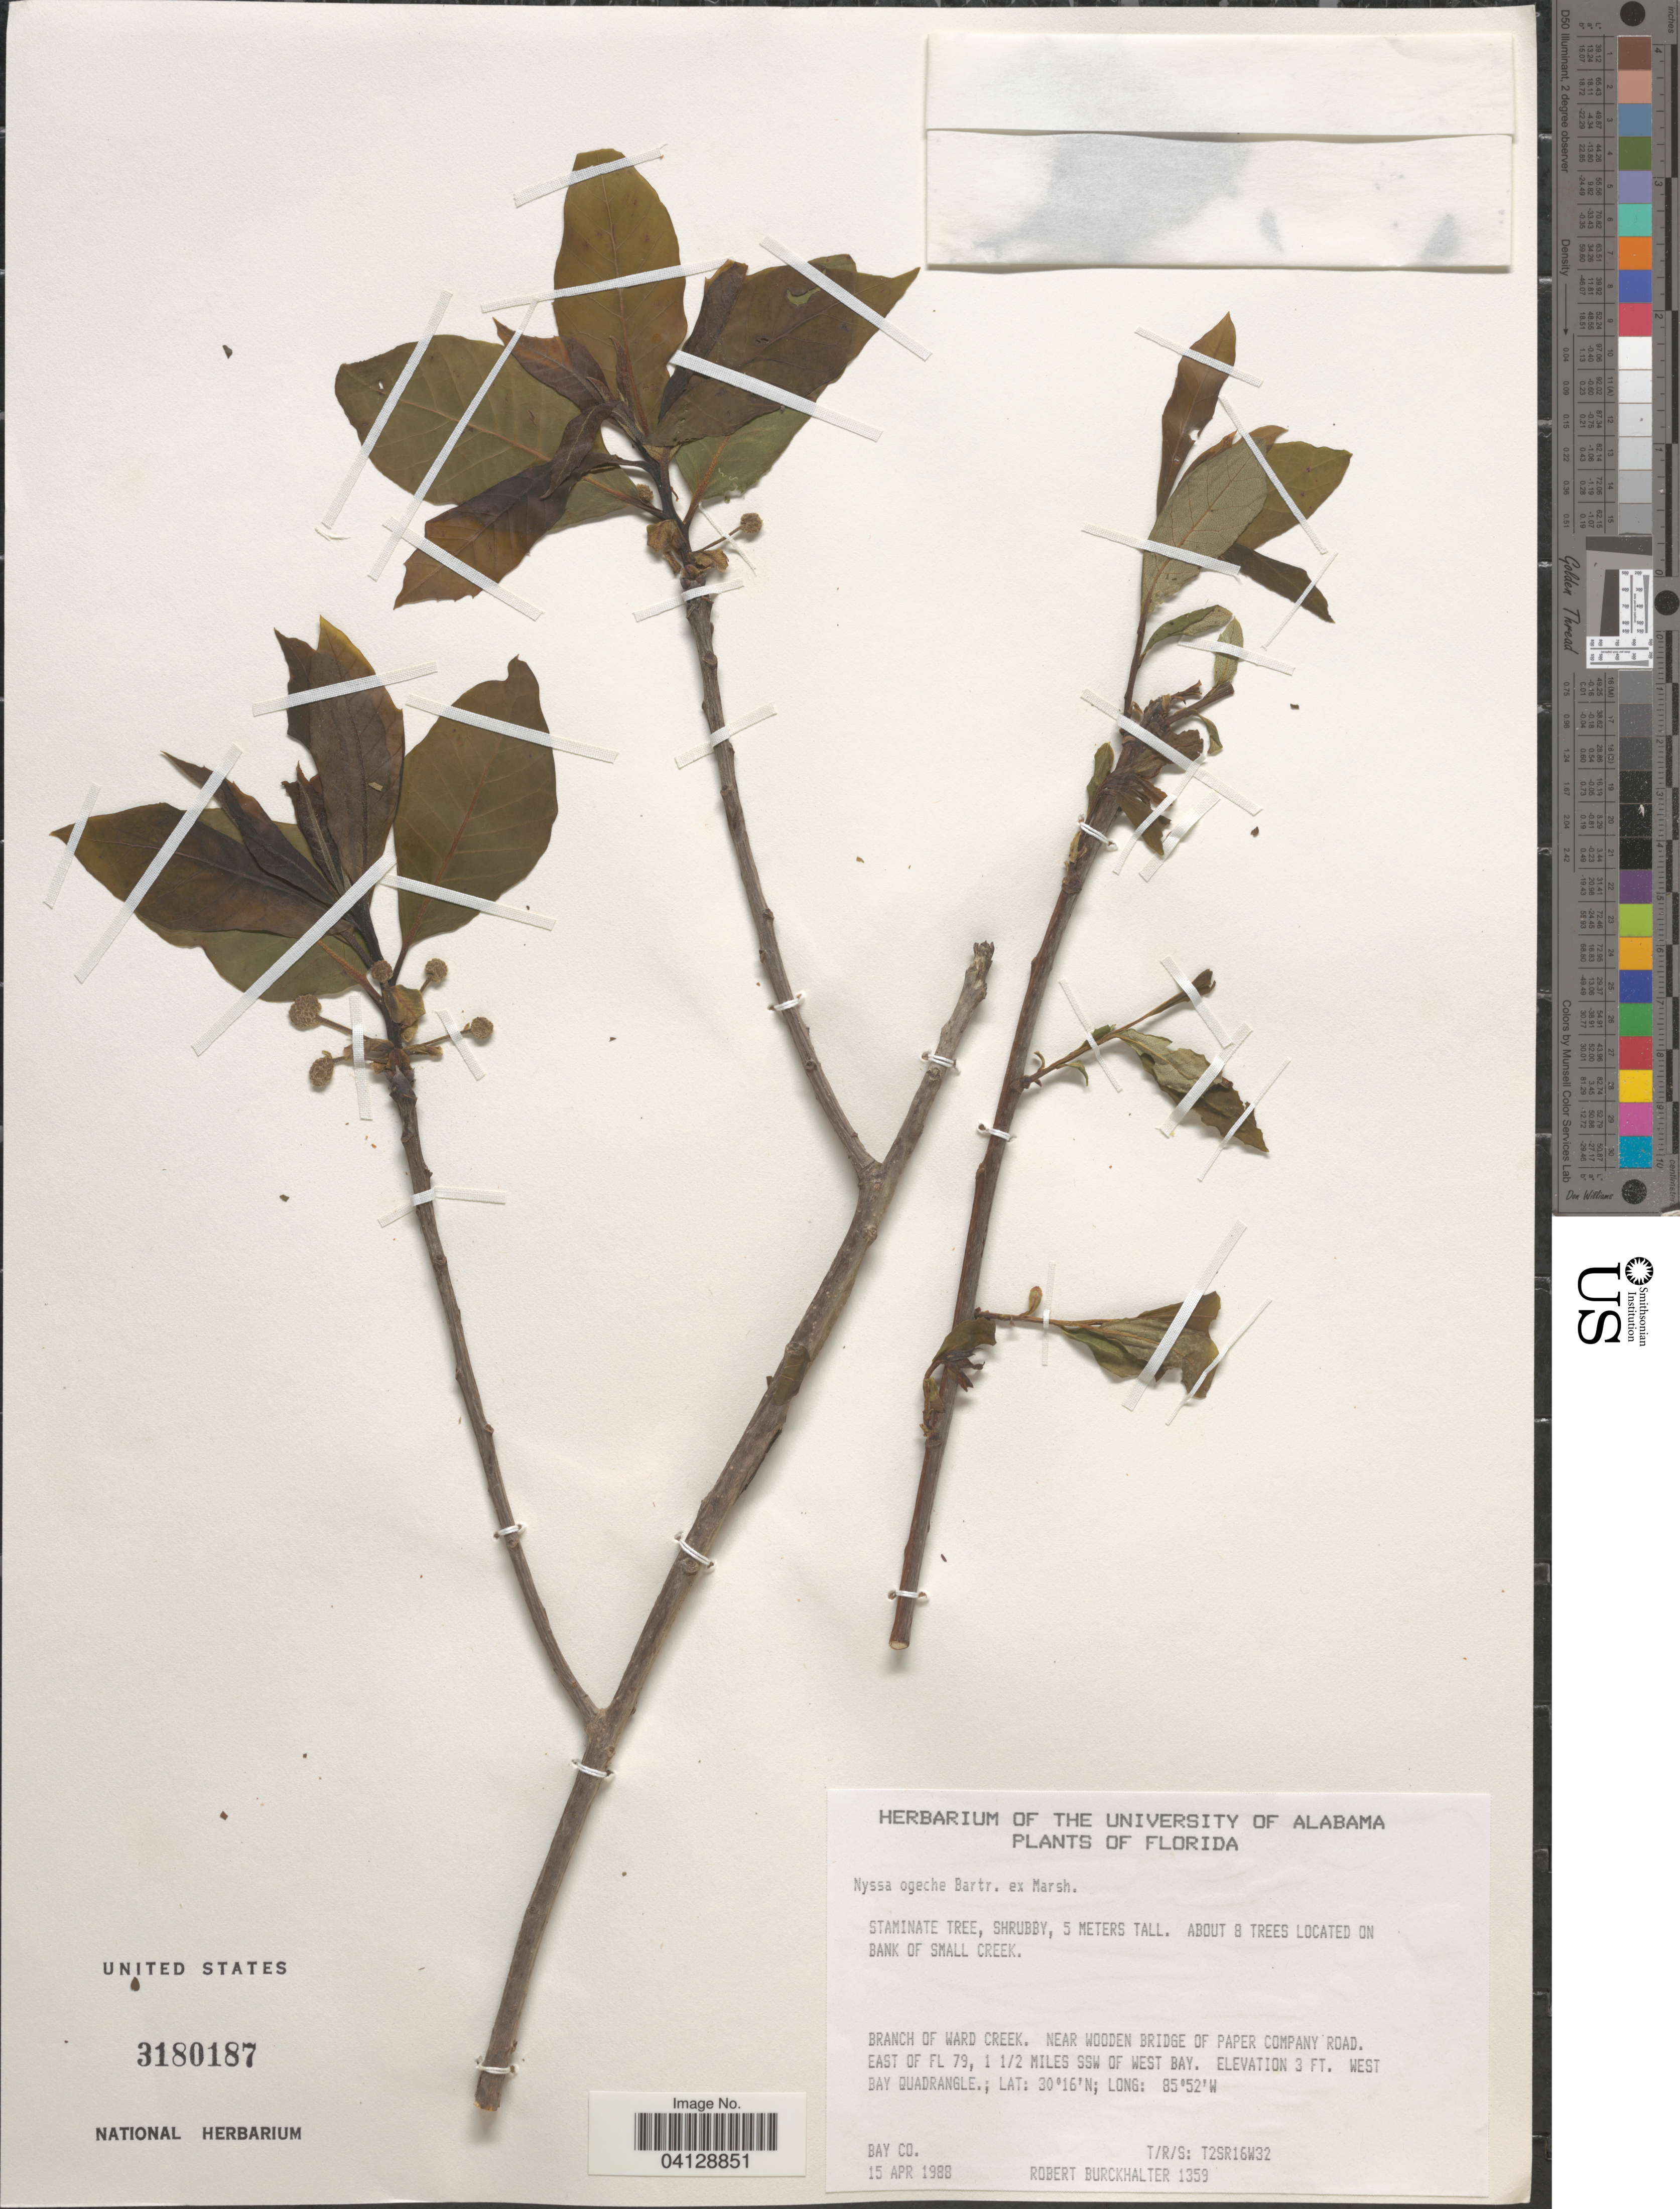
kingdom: Plantae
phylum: Tracheophyta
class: Magnoliopsida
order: Cornales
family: Nyssaceae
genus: Nyssa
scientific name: Nyssa ogeche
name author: W. Bartram ex Marshall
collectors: R. Burckhalter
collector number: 1359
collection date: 1988-04-15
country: United States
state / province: Florida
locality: Branch of Ward Creek. Near wooden bridge of Paper Company Road. East of FL 79, 1 1/2 miles SSW of West Bay. West Bay Quadrangle. T/R/S: T2SR16W32.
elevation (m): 1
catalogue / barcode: US 3180187